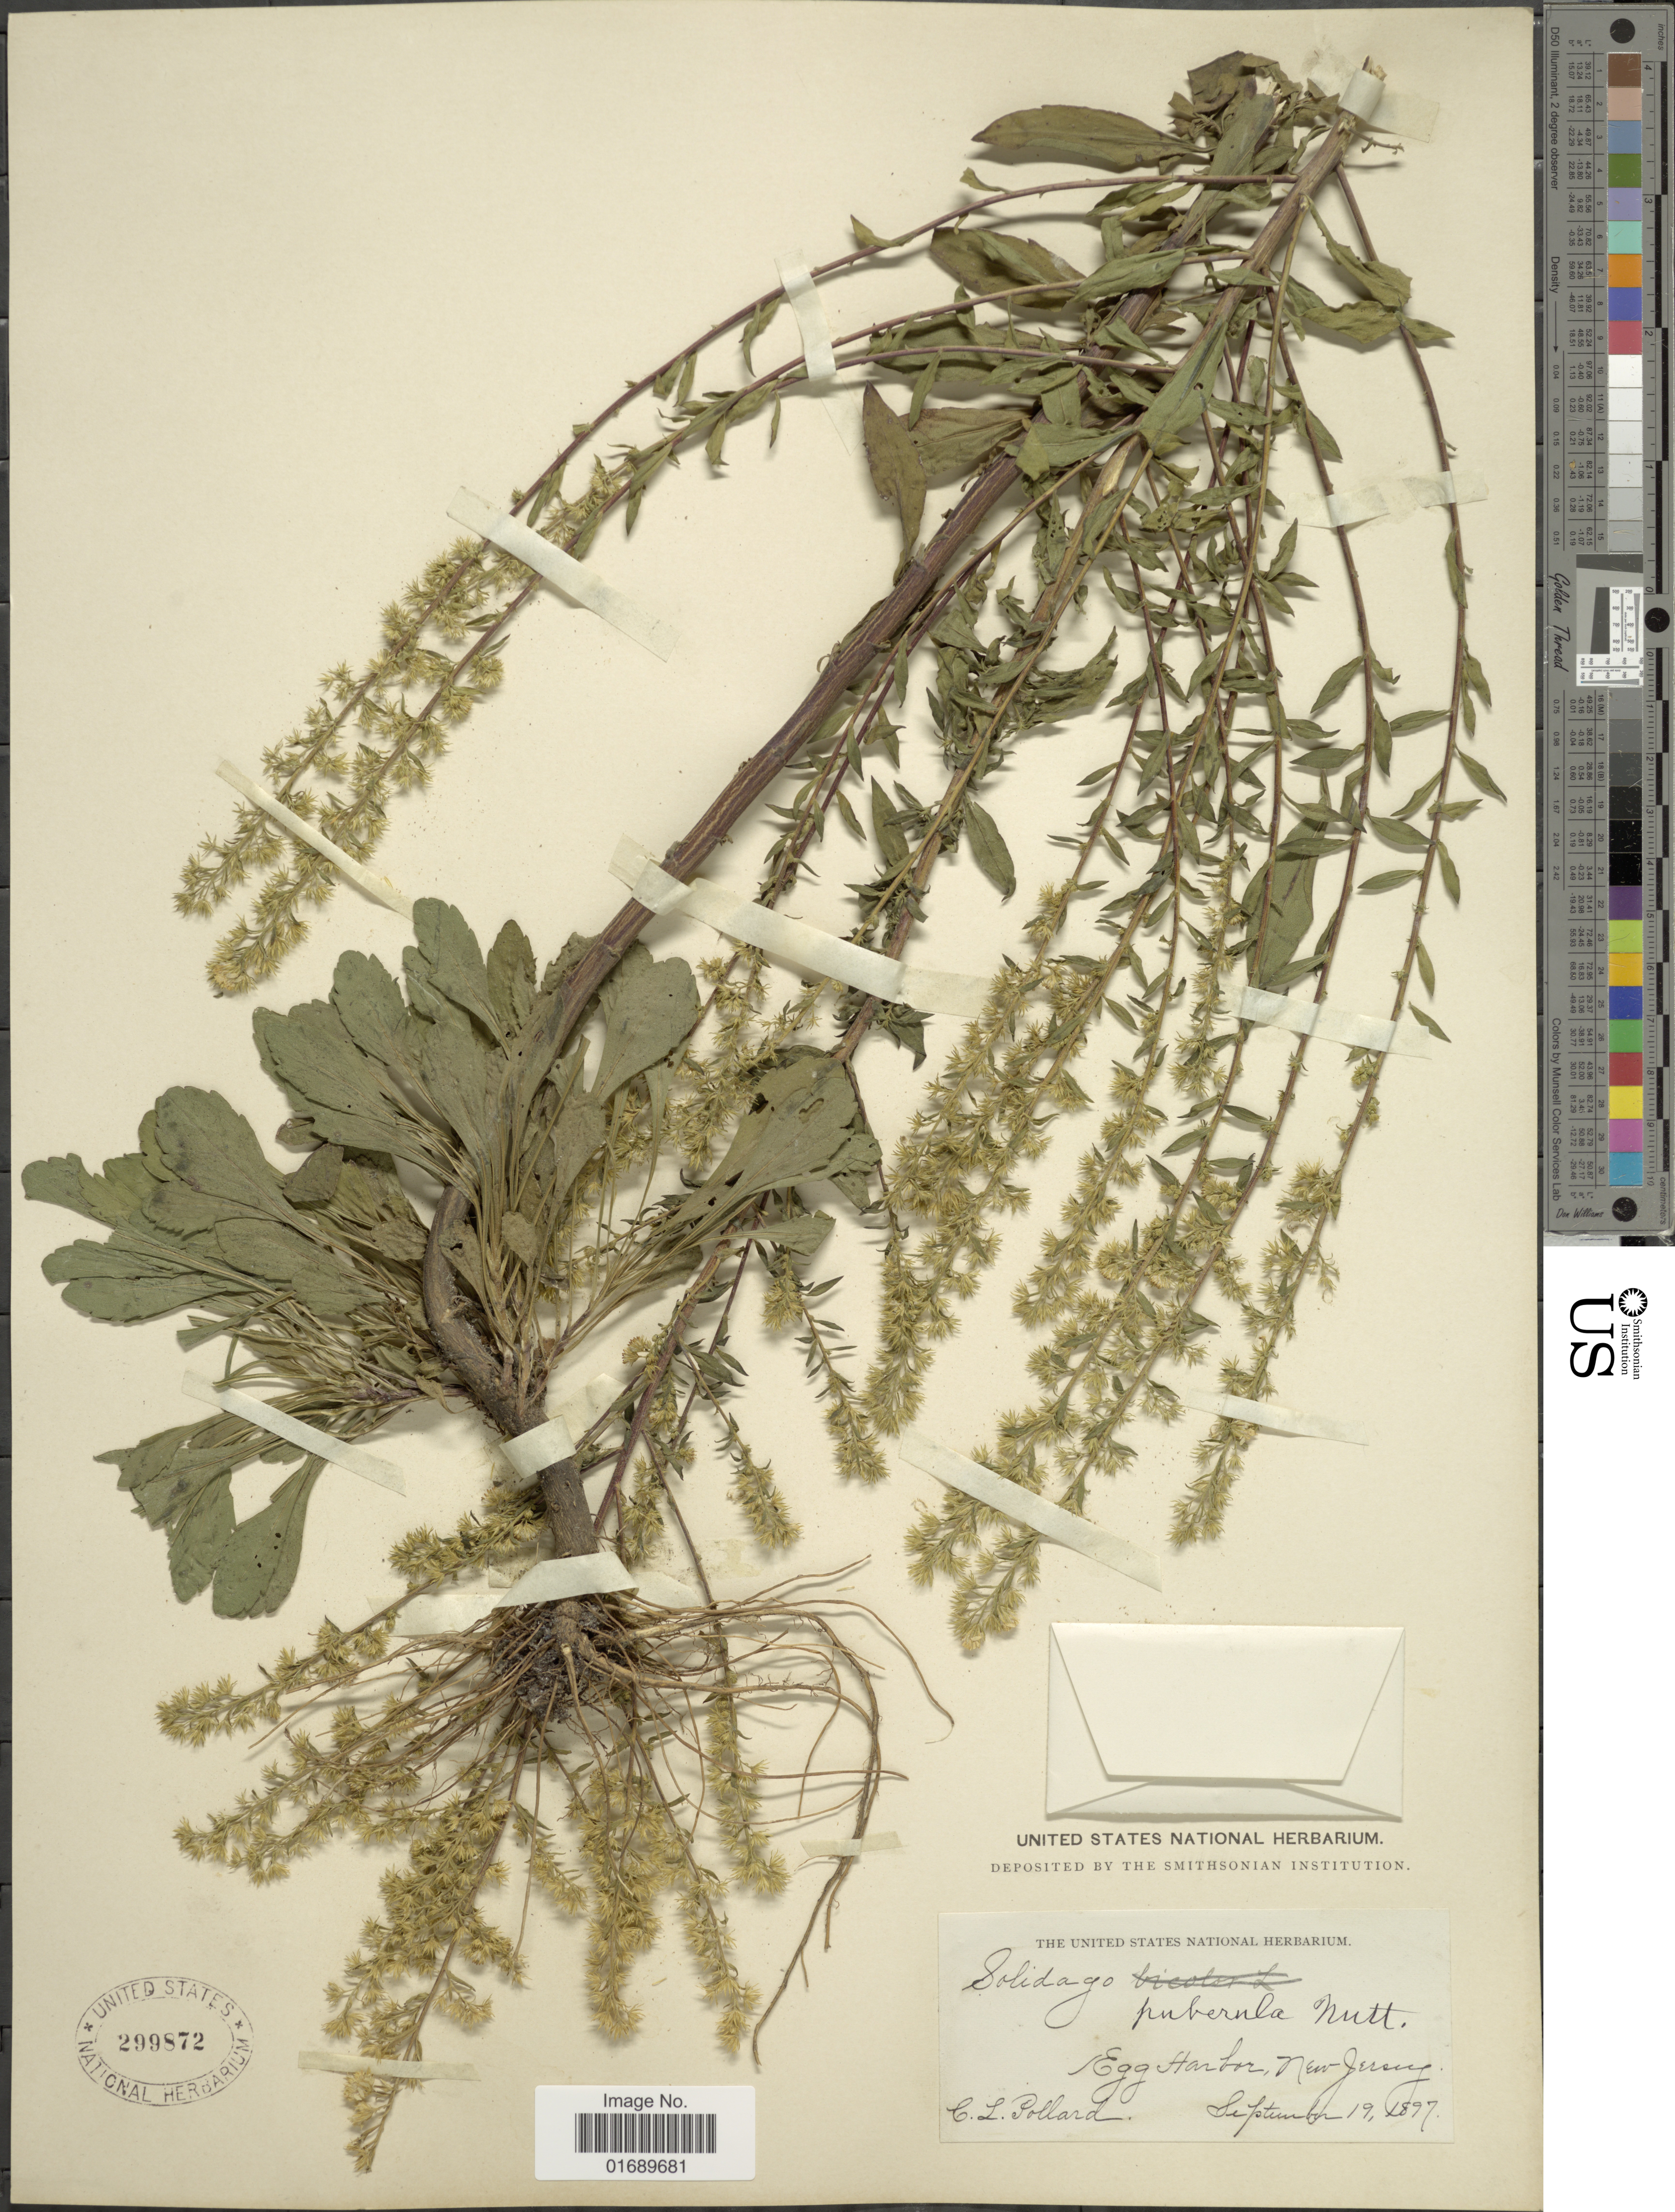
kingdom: Plantae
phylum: Tracheophyta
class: Magnoliopsida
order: Asterales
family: Asteraceae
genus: Solidago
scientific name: Solidago puberula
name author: Nutt.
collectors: C. L. Pollard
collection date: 1897-09-19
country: United States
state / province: New Jersey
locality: Egg Harbor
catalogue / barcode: US 299872